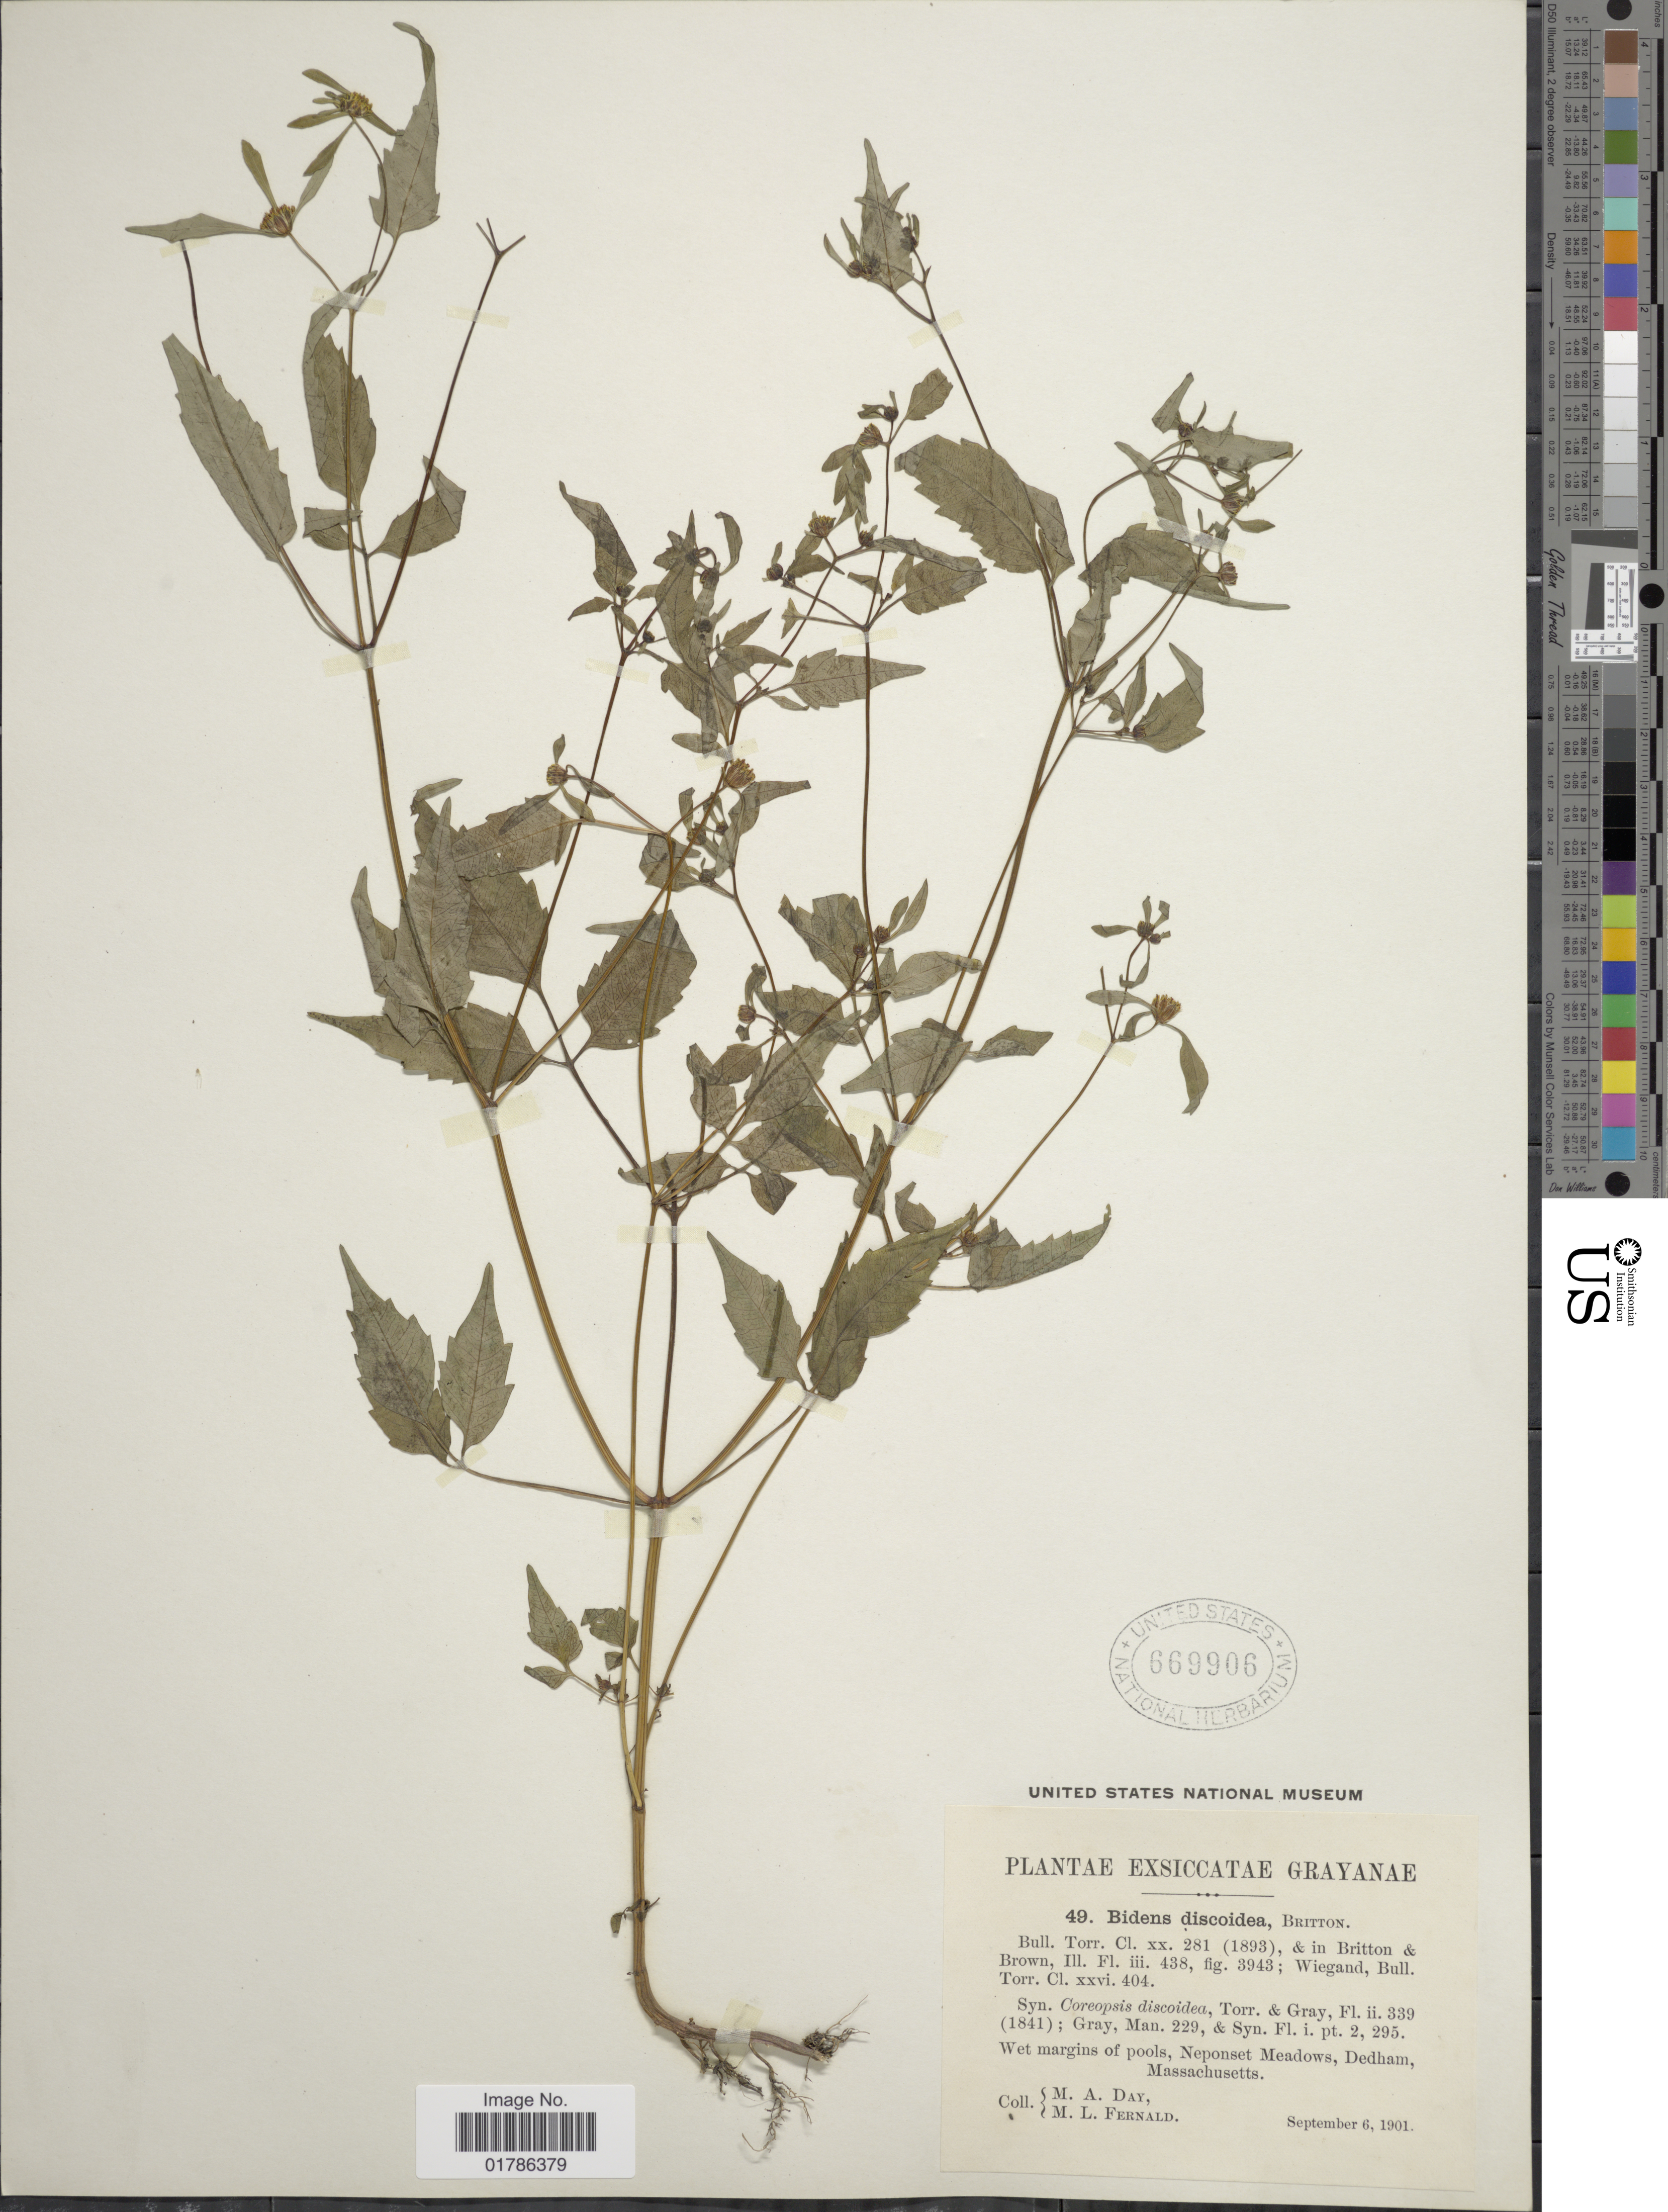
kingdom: Plantae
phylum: Tracheophyta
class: Magnoliopsida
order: Asterales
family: Asteraceae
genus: Bidens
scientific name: Bidens discoidea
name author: (Torr. & A. Gray) Britton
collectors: M. Day & M. L. Fernald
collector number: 49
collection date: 1901-09-06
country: United States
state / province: Massachusetts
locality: Exsiccatae Grayanae, Neponset Meadows, Dedham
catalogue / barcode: US 669906